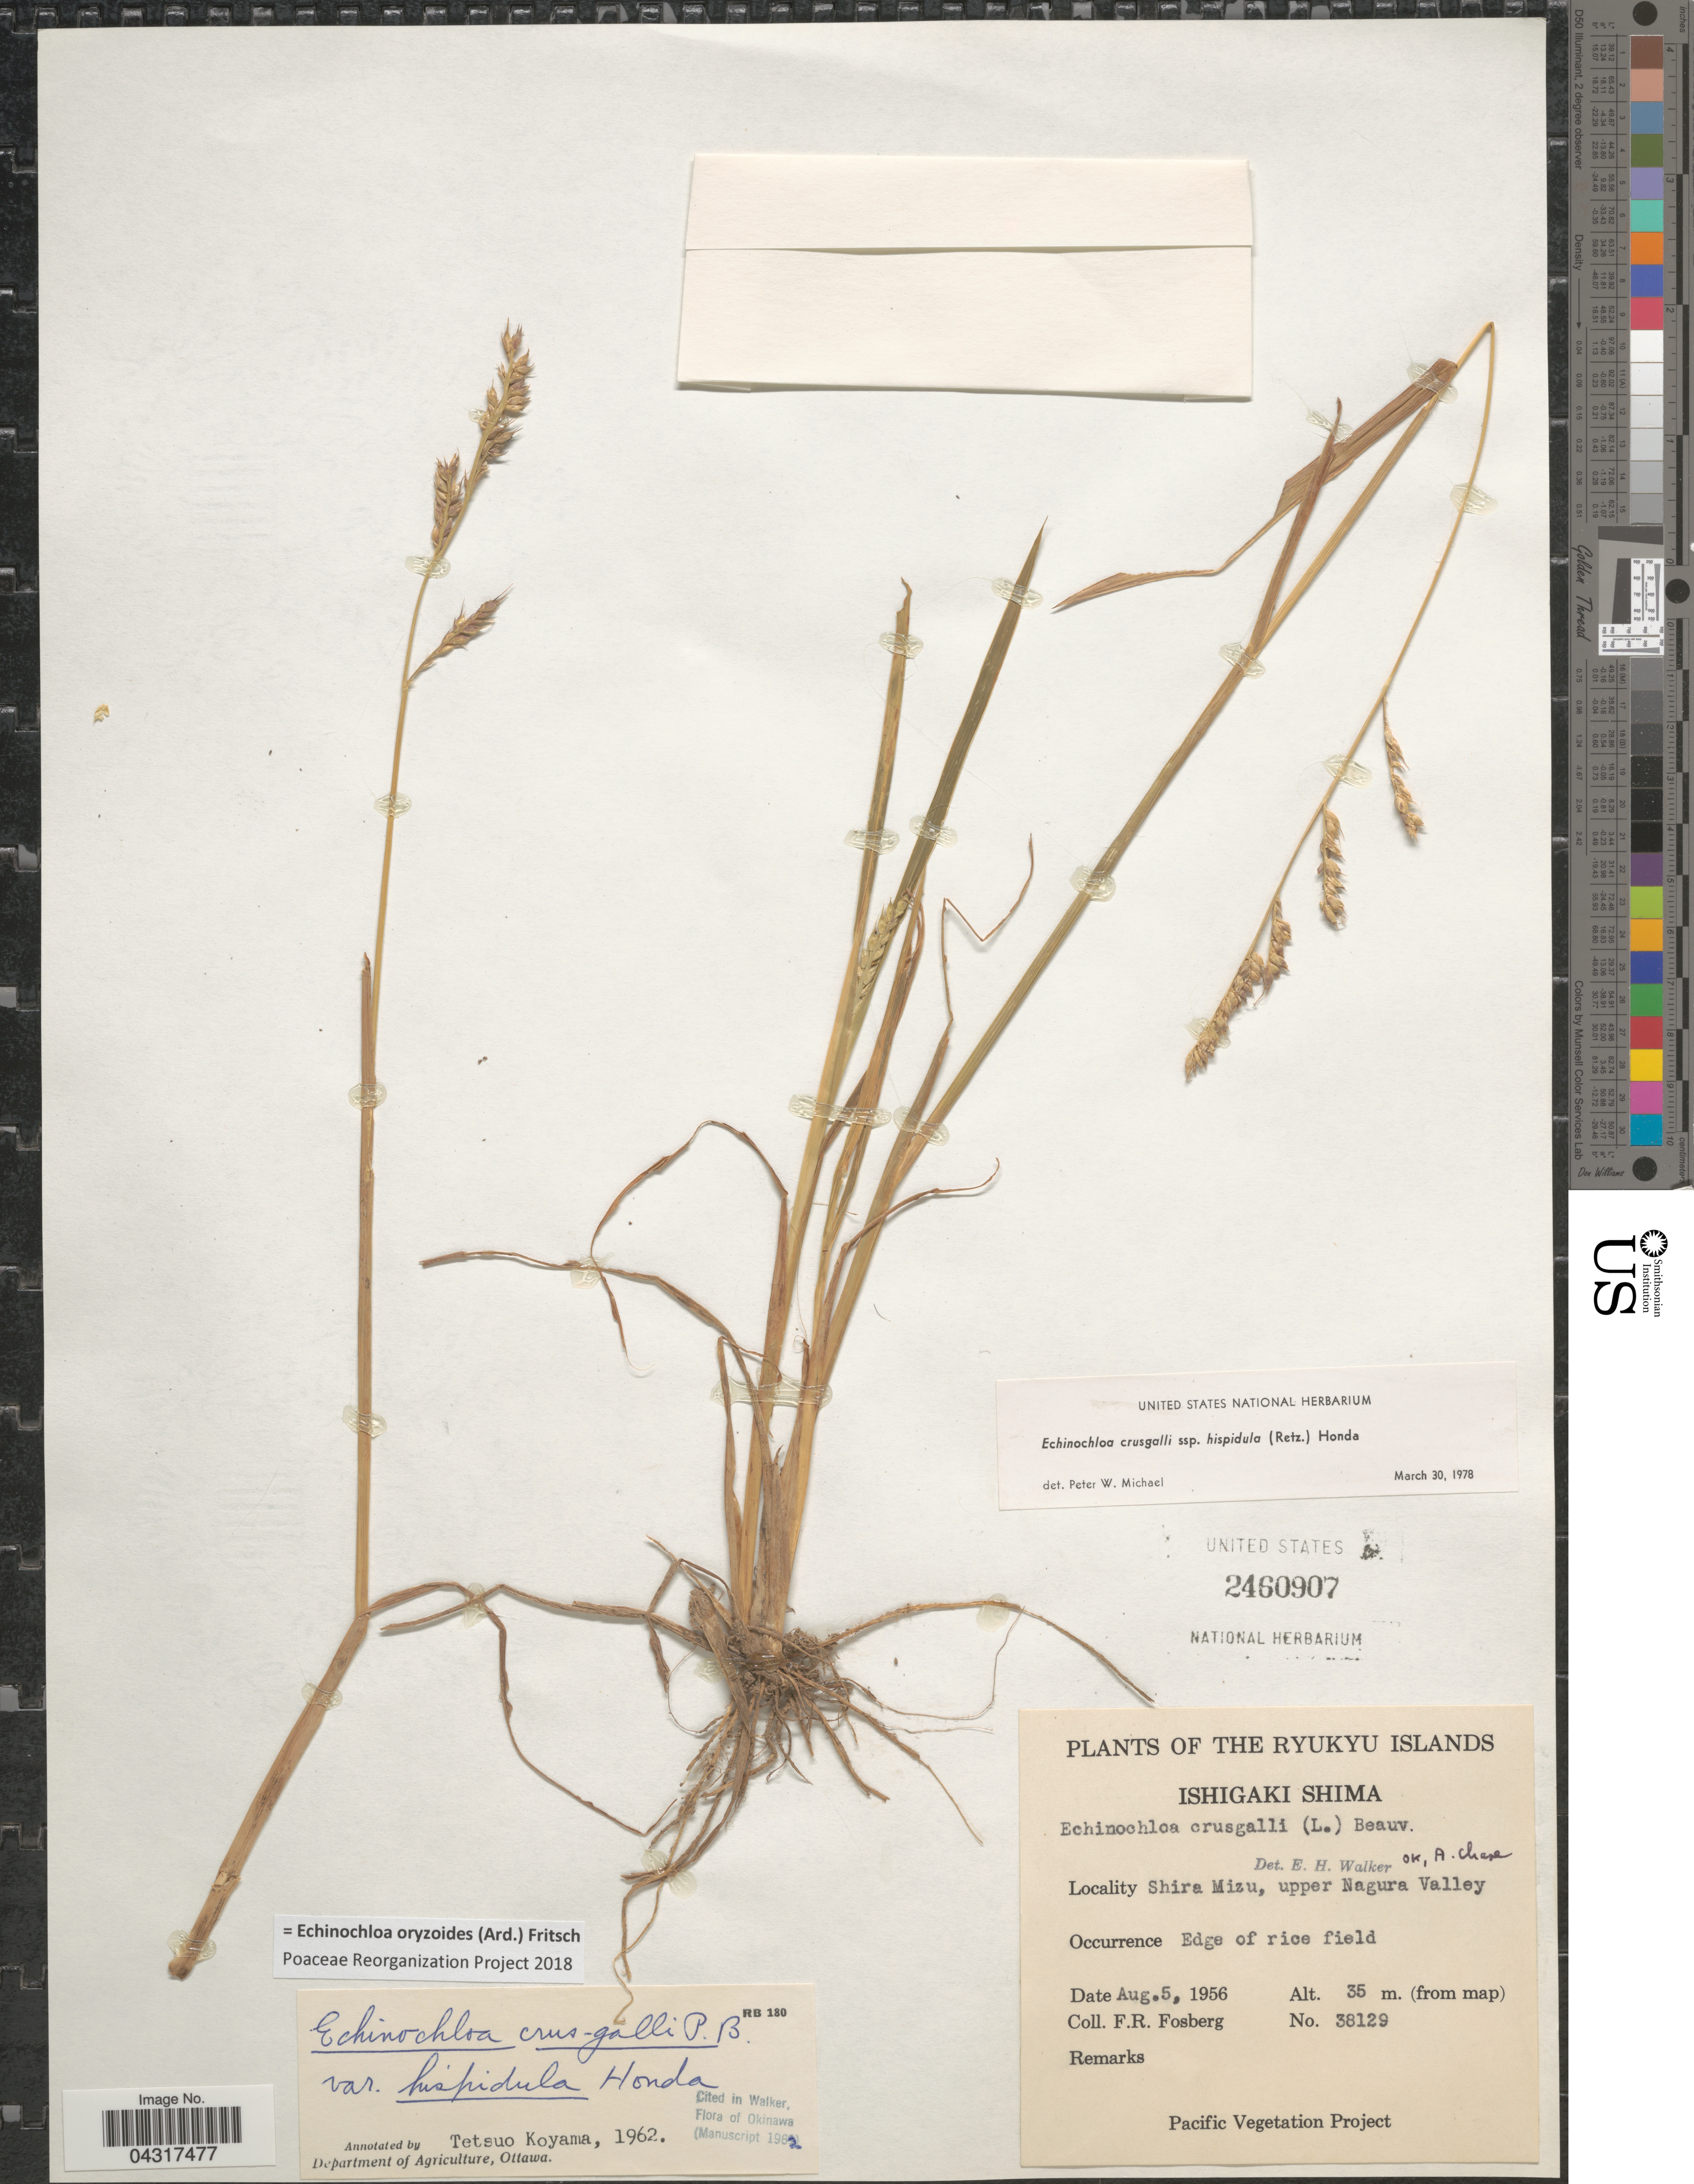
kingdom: Plantae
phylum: Tracheophyta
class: Liliopsida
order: Poales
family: Poaceae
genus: Echinochloa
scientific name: Echinochloa oryzoides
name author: (Ard.) Fritsch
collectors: F. R. Fosberg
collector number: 38129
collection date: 1956-08-05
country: Japan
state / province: Okinawa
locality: The Ryukyu Islands. Ishigaki Shima. Shira Mizu, upper Nagura Valley.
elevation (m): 35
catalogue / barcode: US 2460907